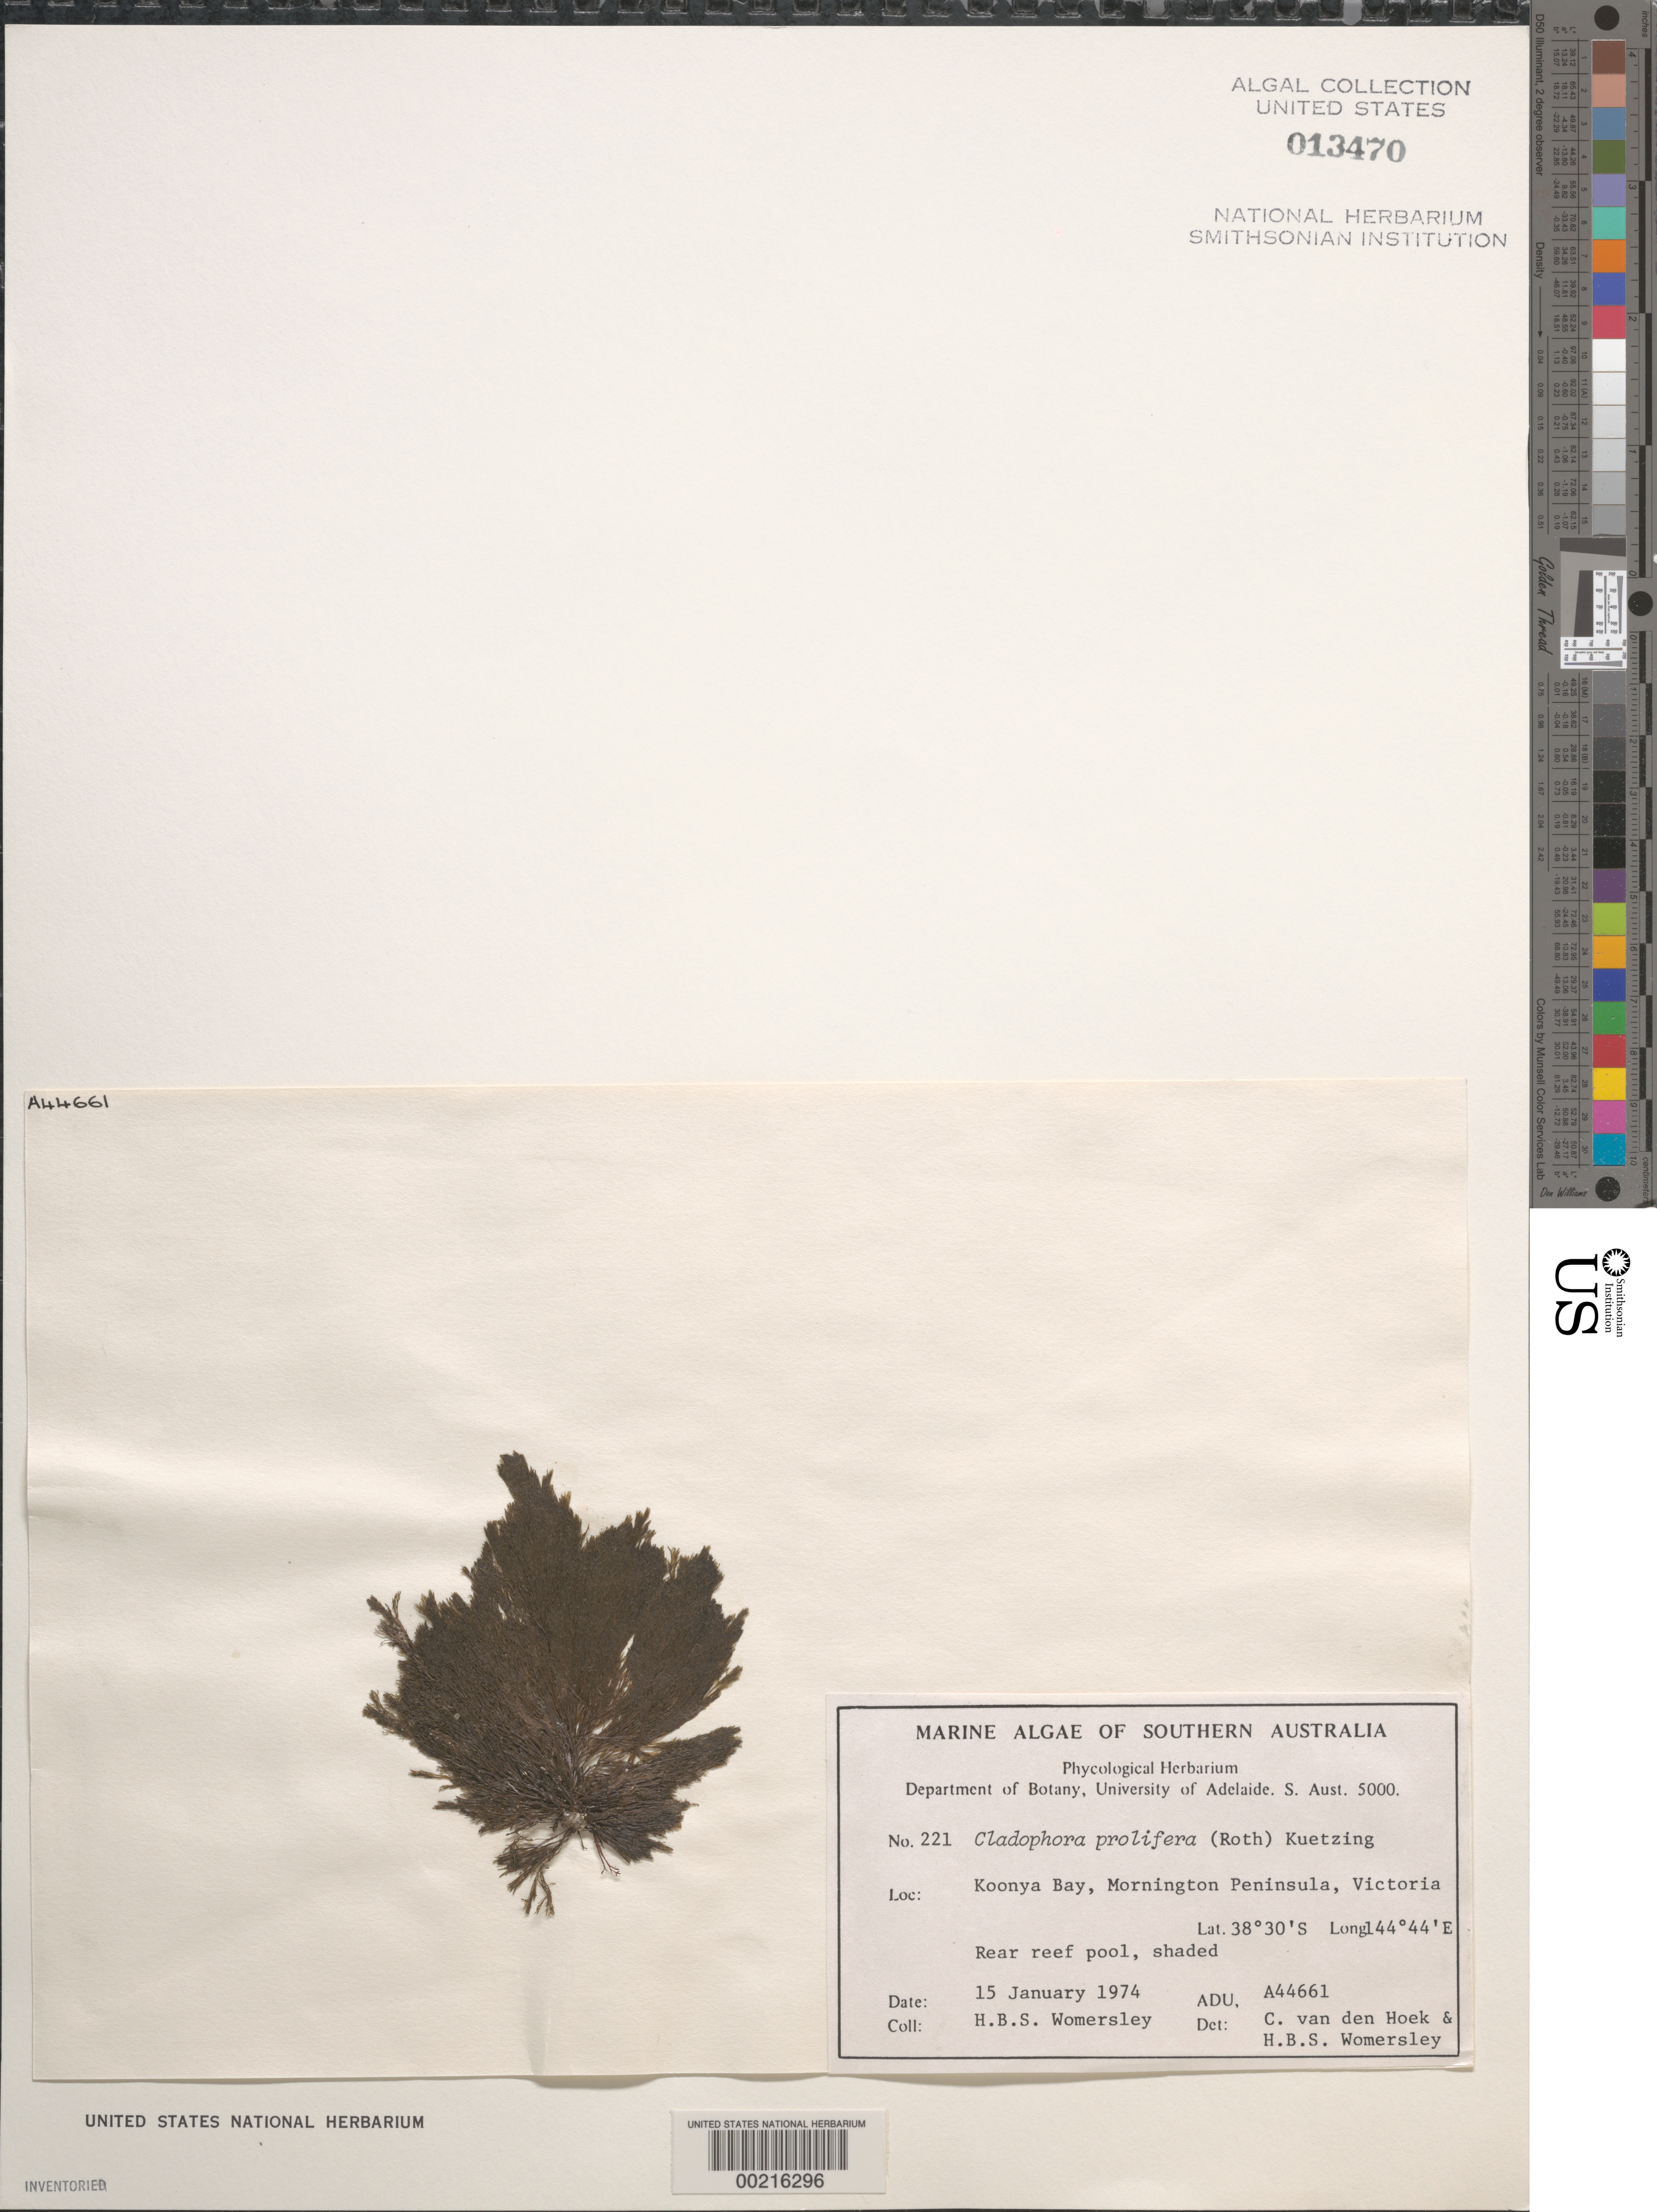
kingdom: Plantae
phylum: Chlorophyta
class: Ulvophyceae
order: Cladophorales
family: Cladophoraceae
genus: Cladophora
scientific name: Cladophora prolifera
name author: (Roth) Kütz.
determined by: Hoek, C. van den; Womersley, H. B.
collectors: H. B. S. Womersley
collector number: ADU A44661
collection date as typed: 15 Jan 1974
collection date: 1974-01-15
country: Australia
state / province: Victoria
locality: Koonya bay, mornington peninsula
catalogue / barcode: US 13470